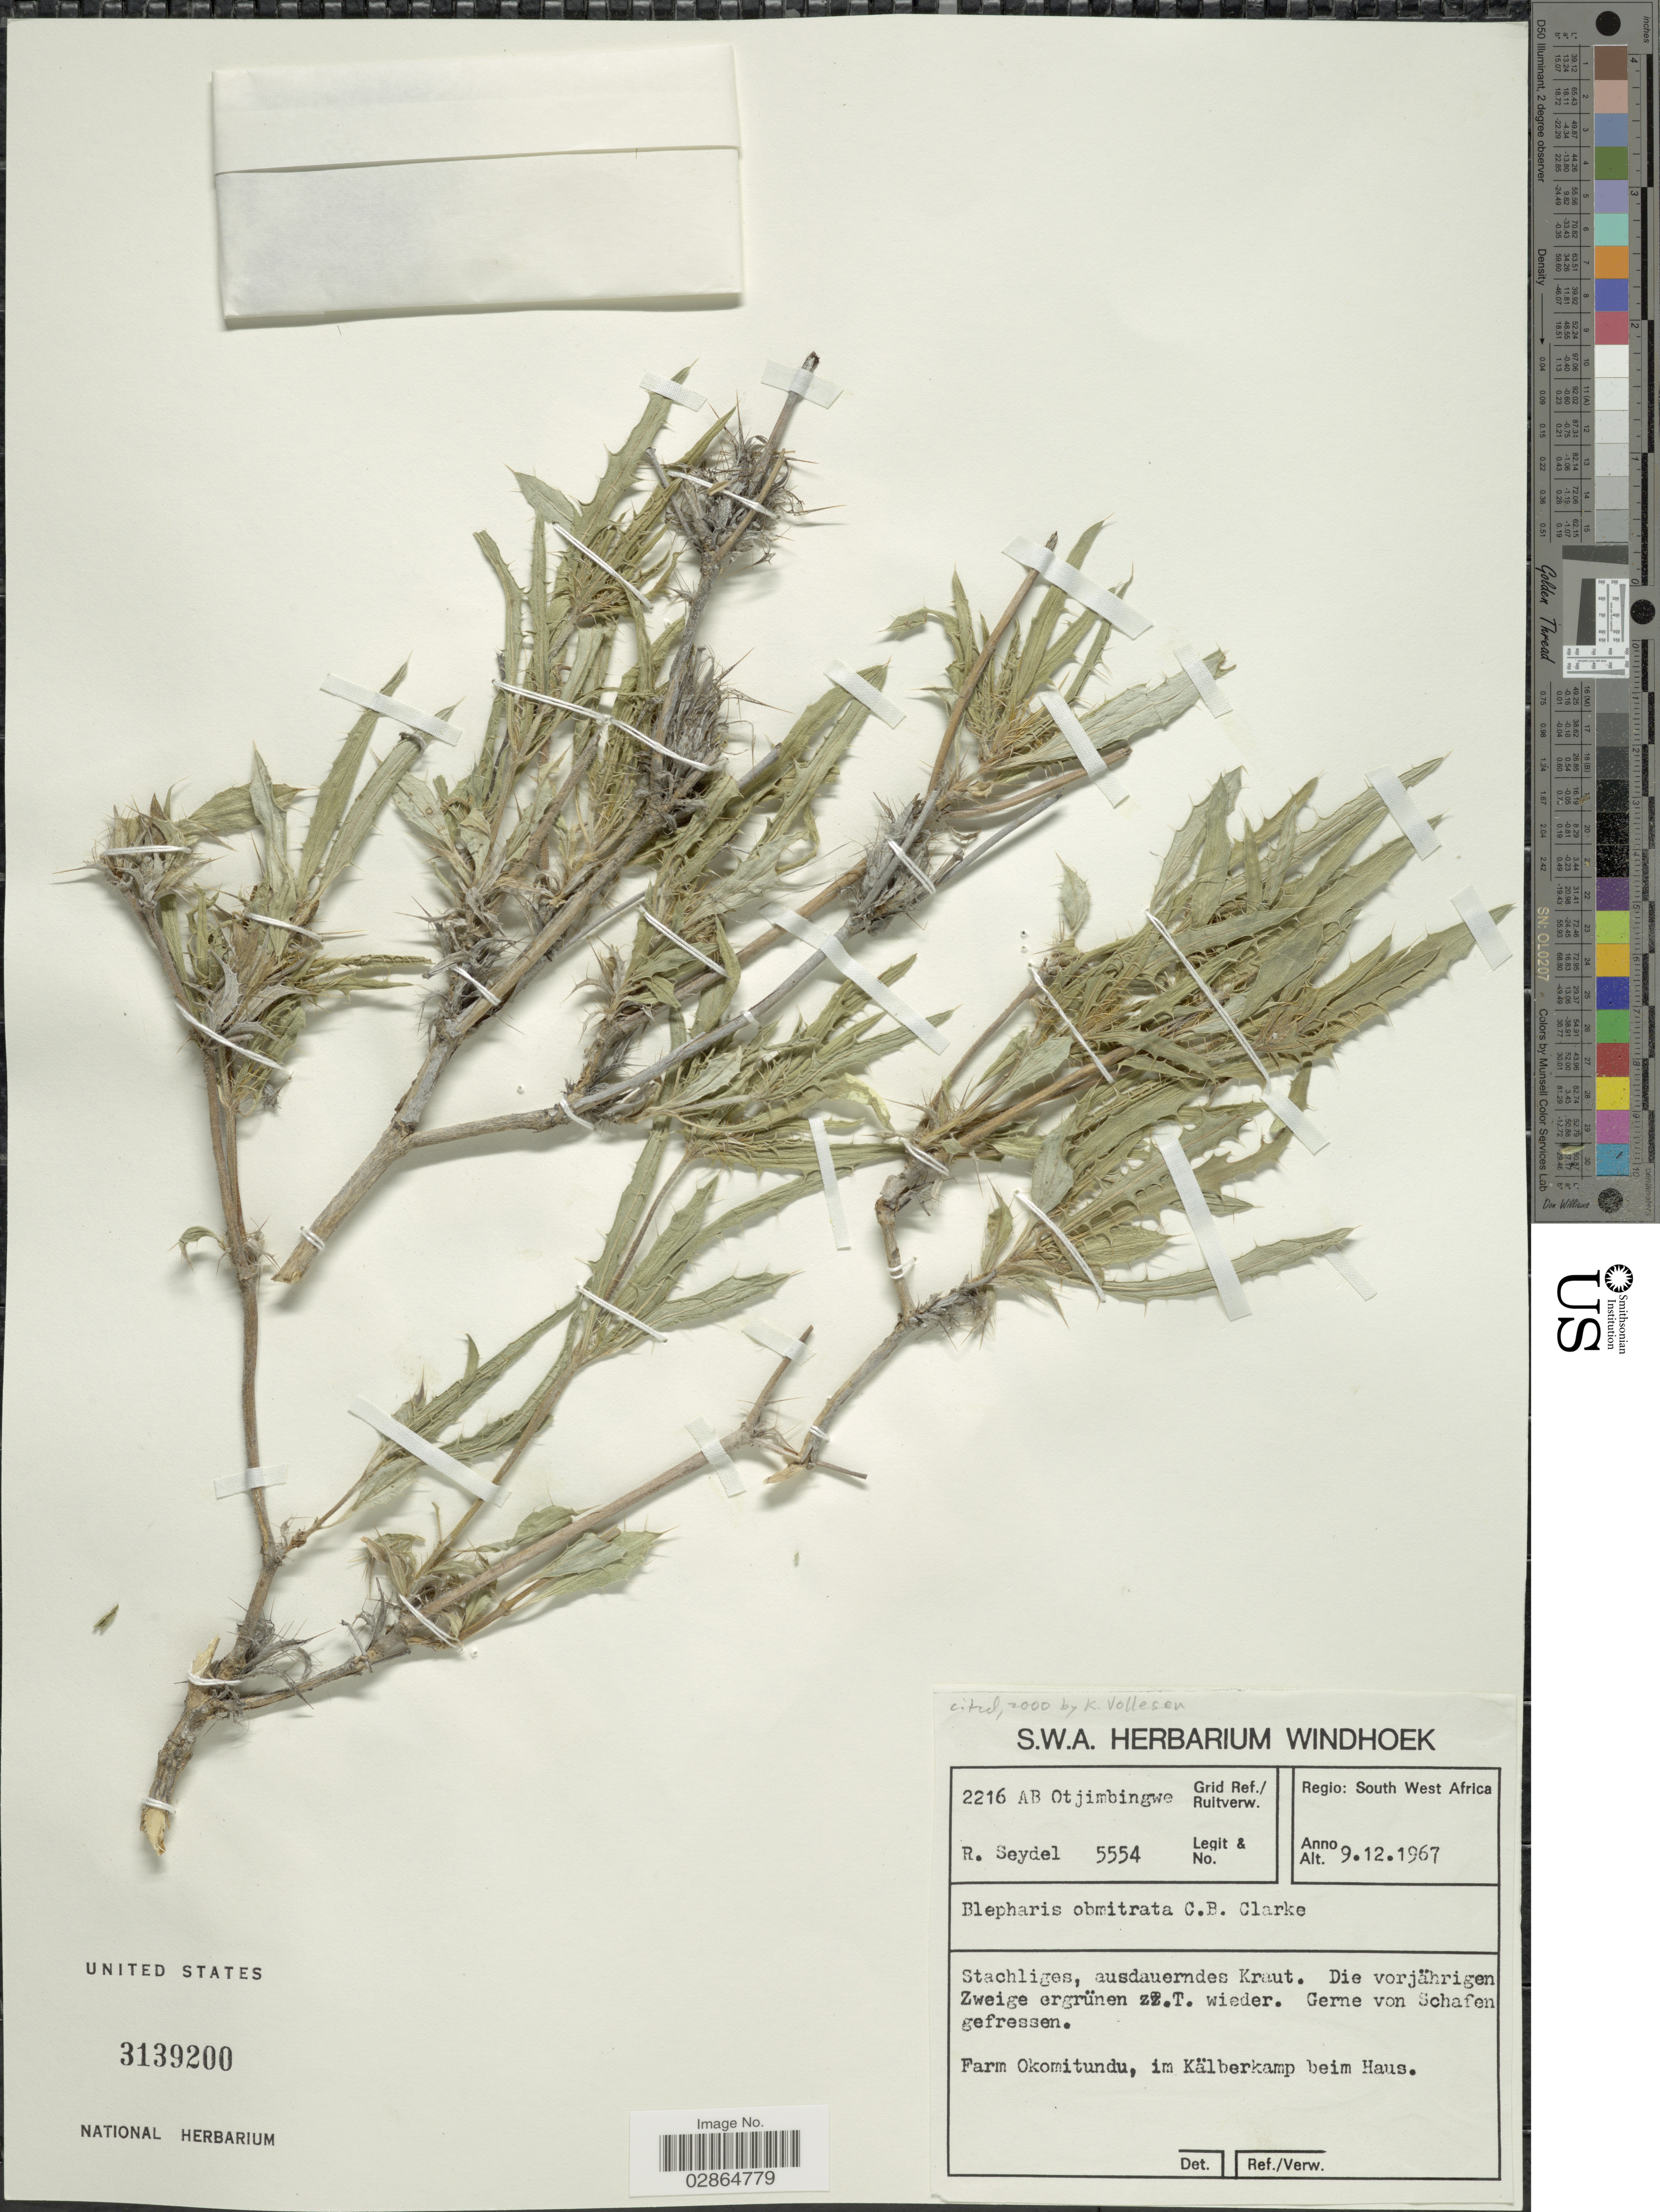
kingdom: Plantae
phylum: Tracheophyta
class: Magnoliopsida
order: Lamiales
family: Acanthaceae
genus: Blepharis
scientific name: Blepharis obmitrata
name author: C.B. Clarke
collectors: R. Seydel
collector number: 5554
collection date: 1967-12-09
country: Namibia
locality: Regio: South West Africa, Grid Ref./Ruitverw. 2216 AB Otjimbingwe, Farm Okomitundu, im Kälberkamp beim Haus.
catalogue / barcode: US 319200